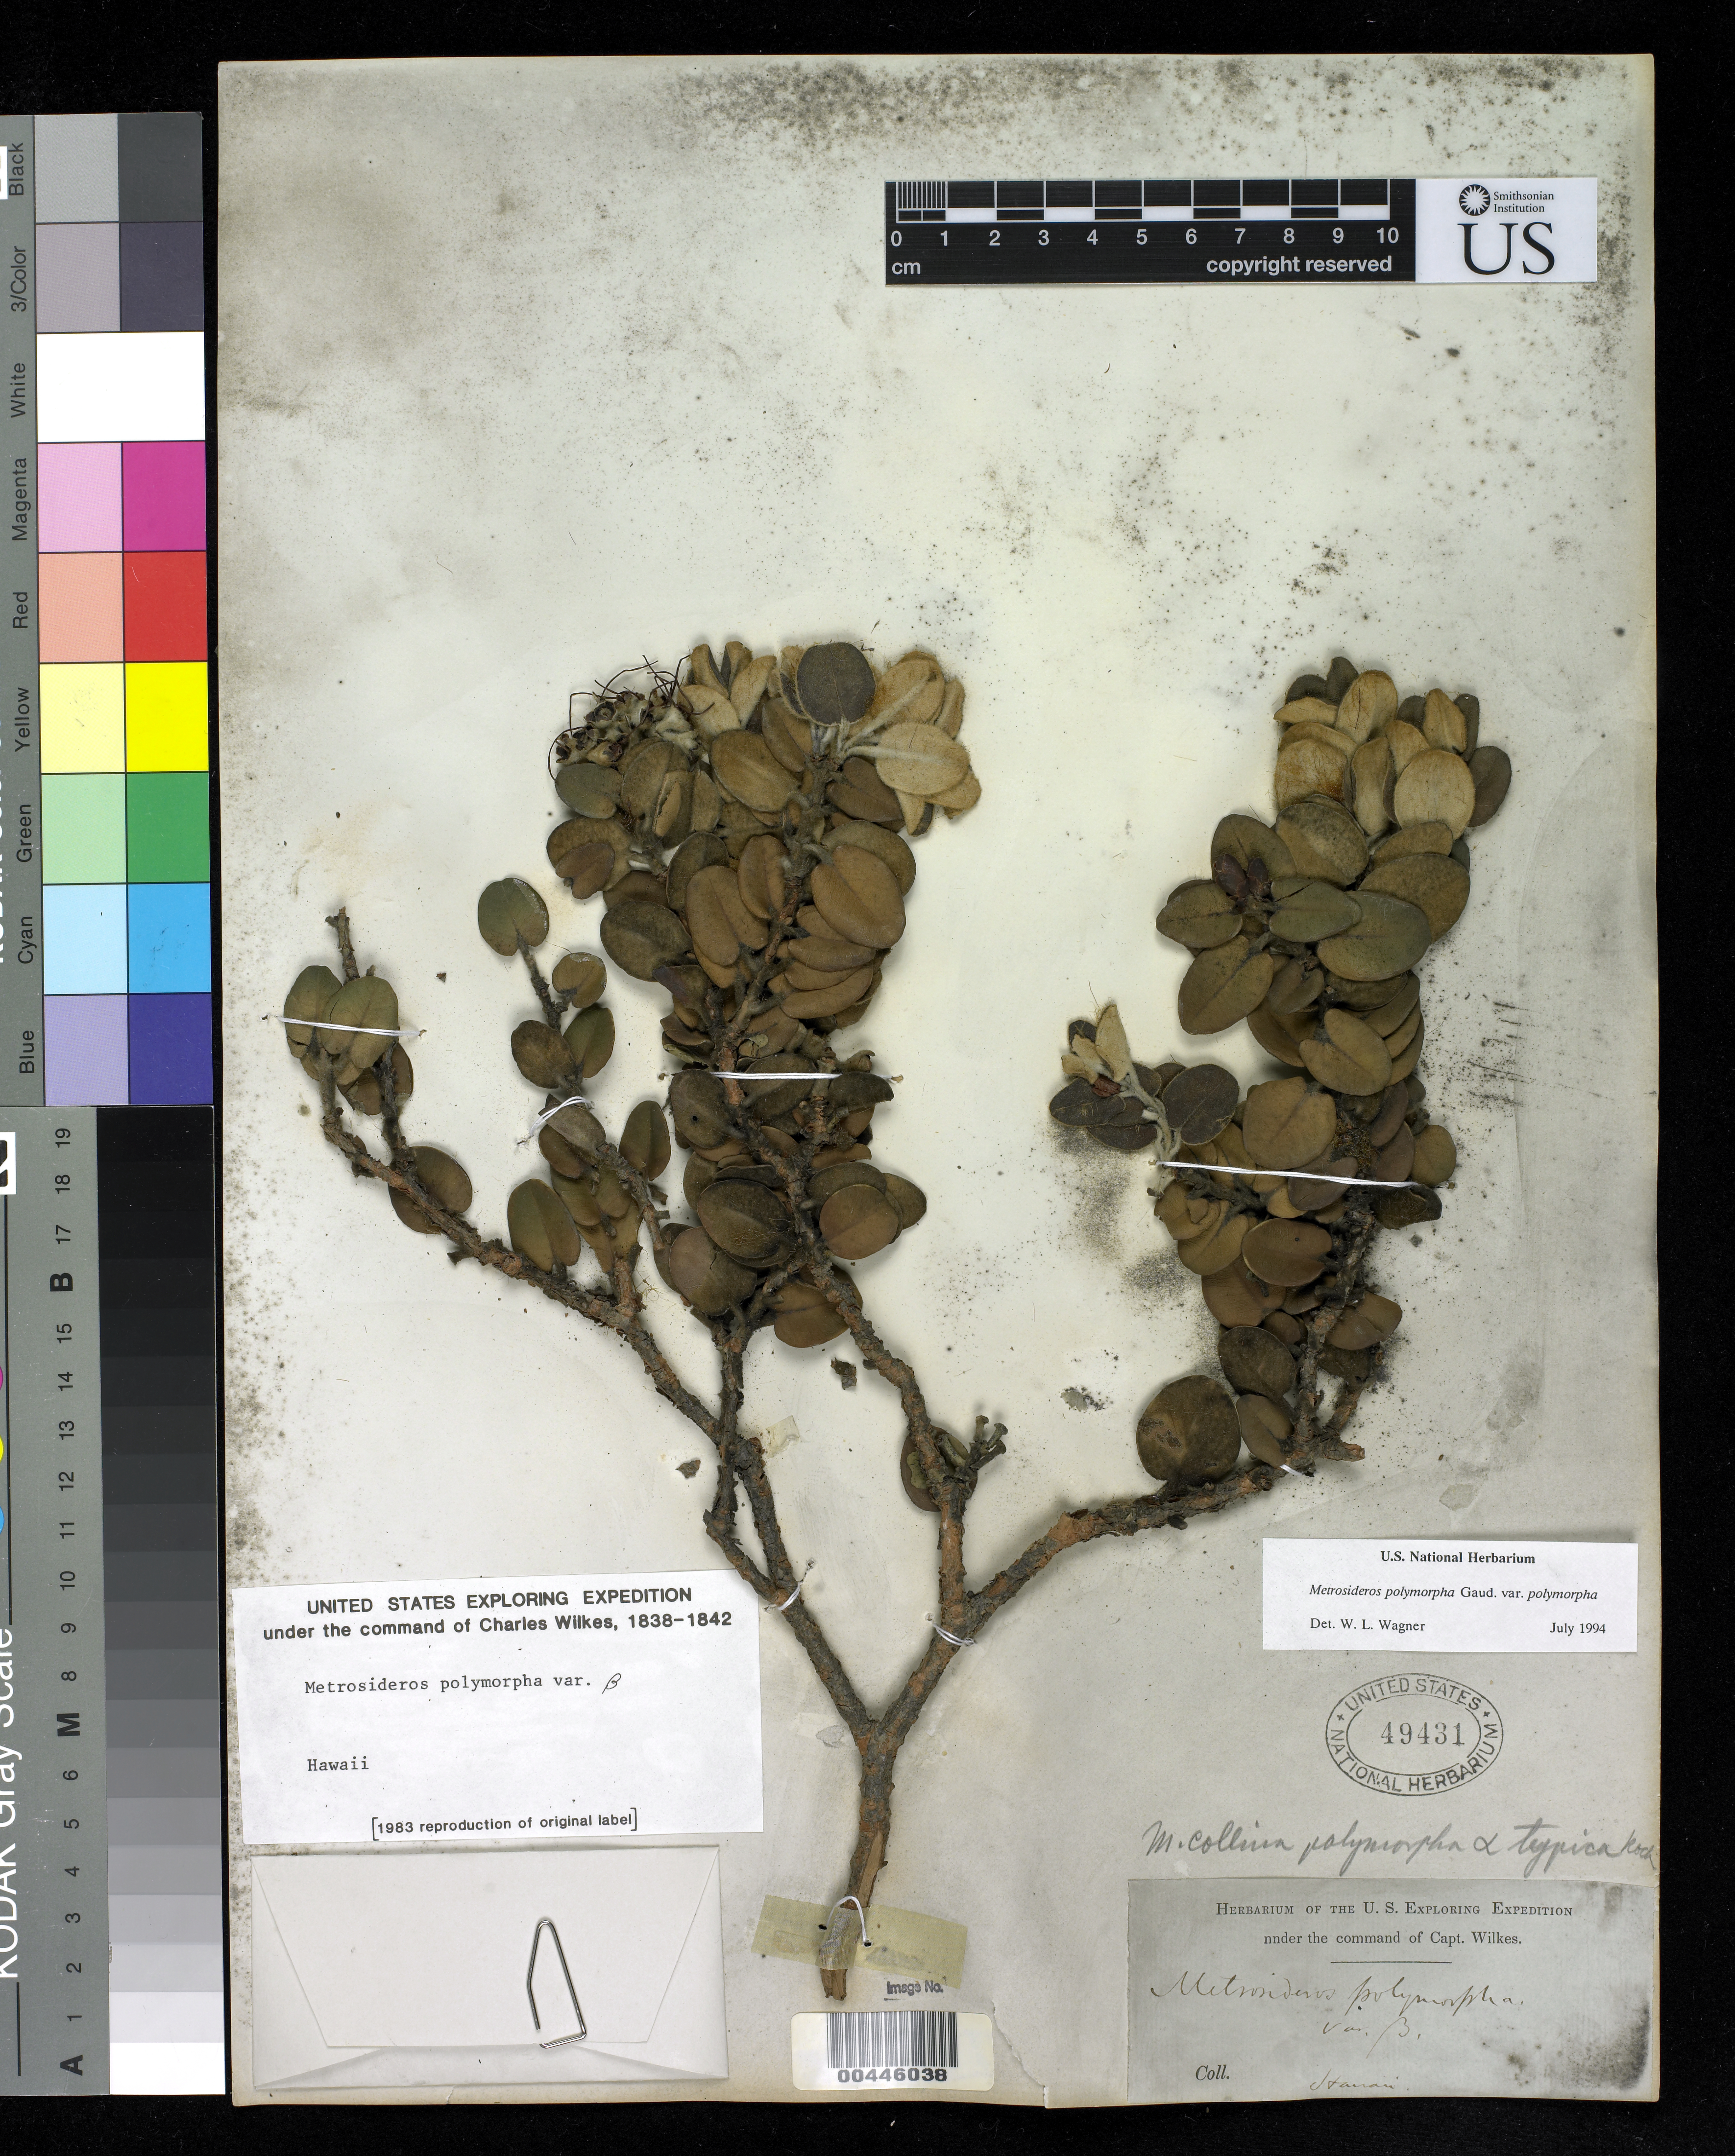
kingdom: Plantae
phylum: Tracheophyta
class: Magnoliopsida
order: Myrtales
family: Myrtaceae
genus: Metrosideros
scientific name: Metrosideros polymorpha var. polymorpha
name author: Gaudich.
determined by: Wagner, W. L., (BOT), Smithsonian Institution - National Museum of Natural History (UNITED STATES)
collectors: Wilkes Explor. Exped.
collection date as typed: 1838 to -- --- 1842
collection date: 1838/1842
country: United States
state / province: Hawaii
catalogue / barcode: US 49431